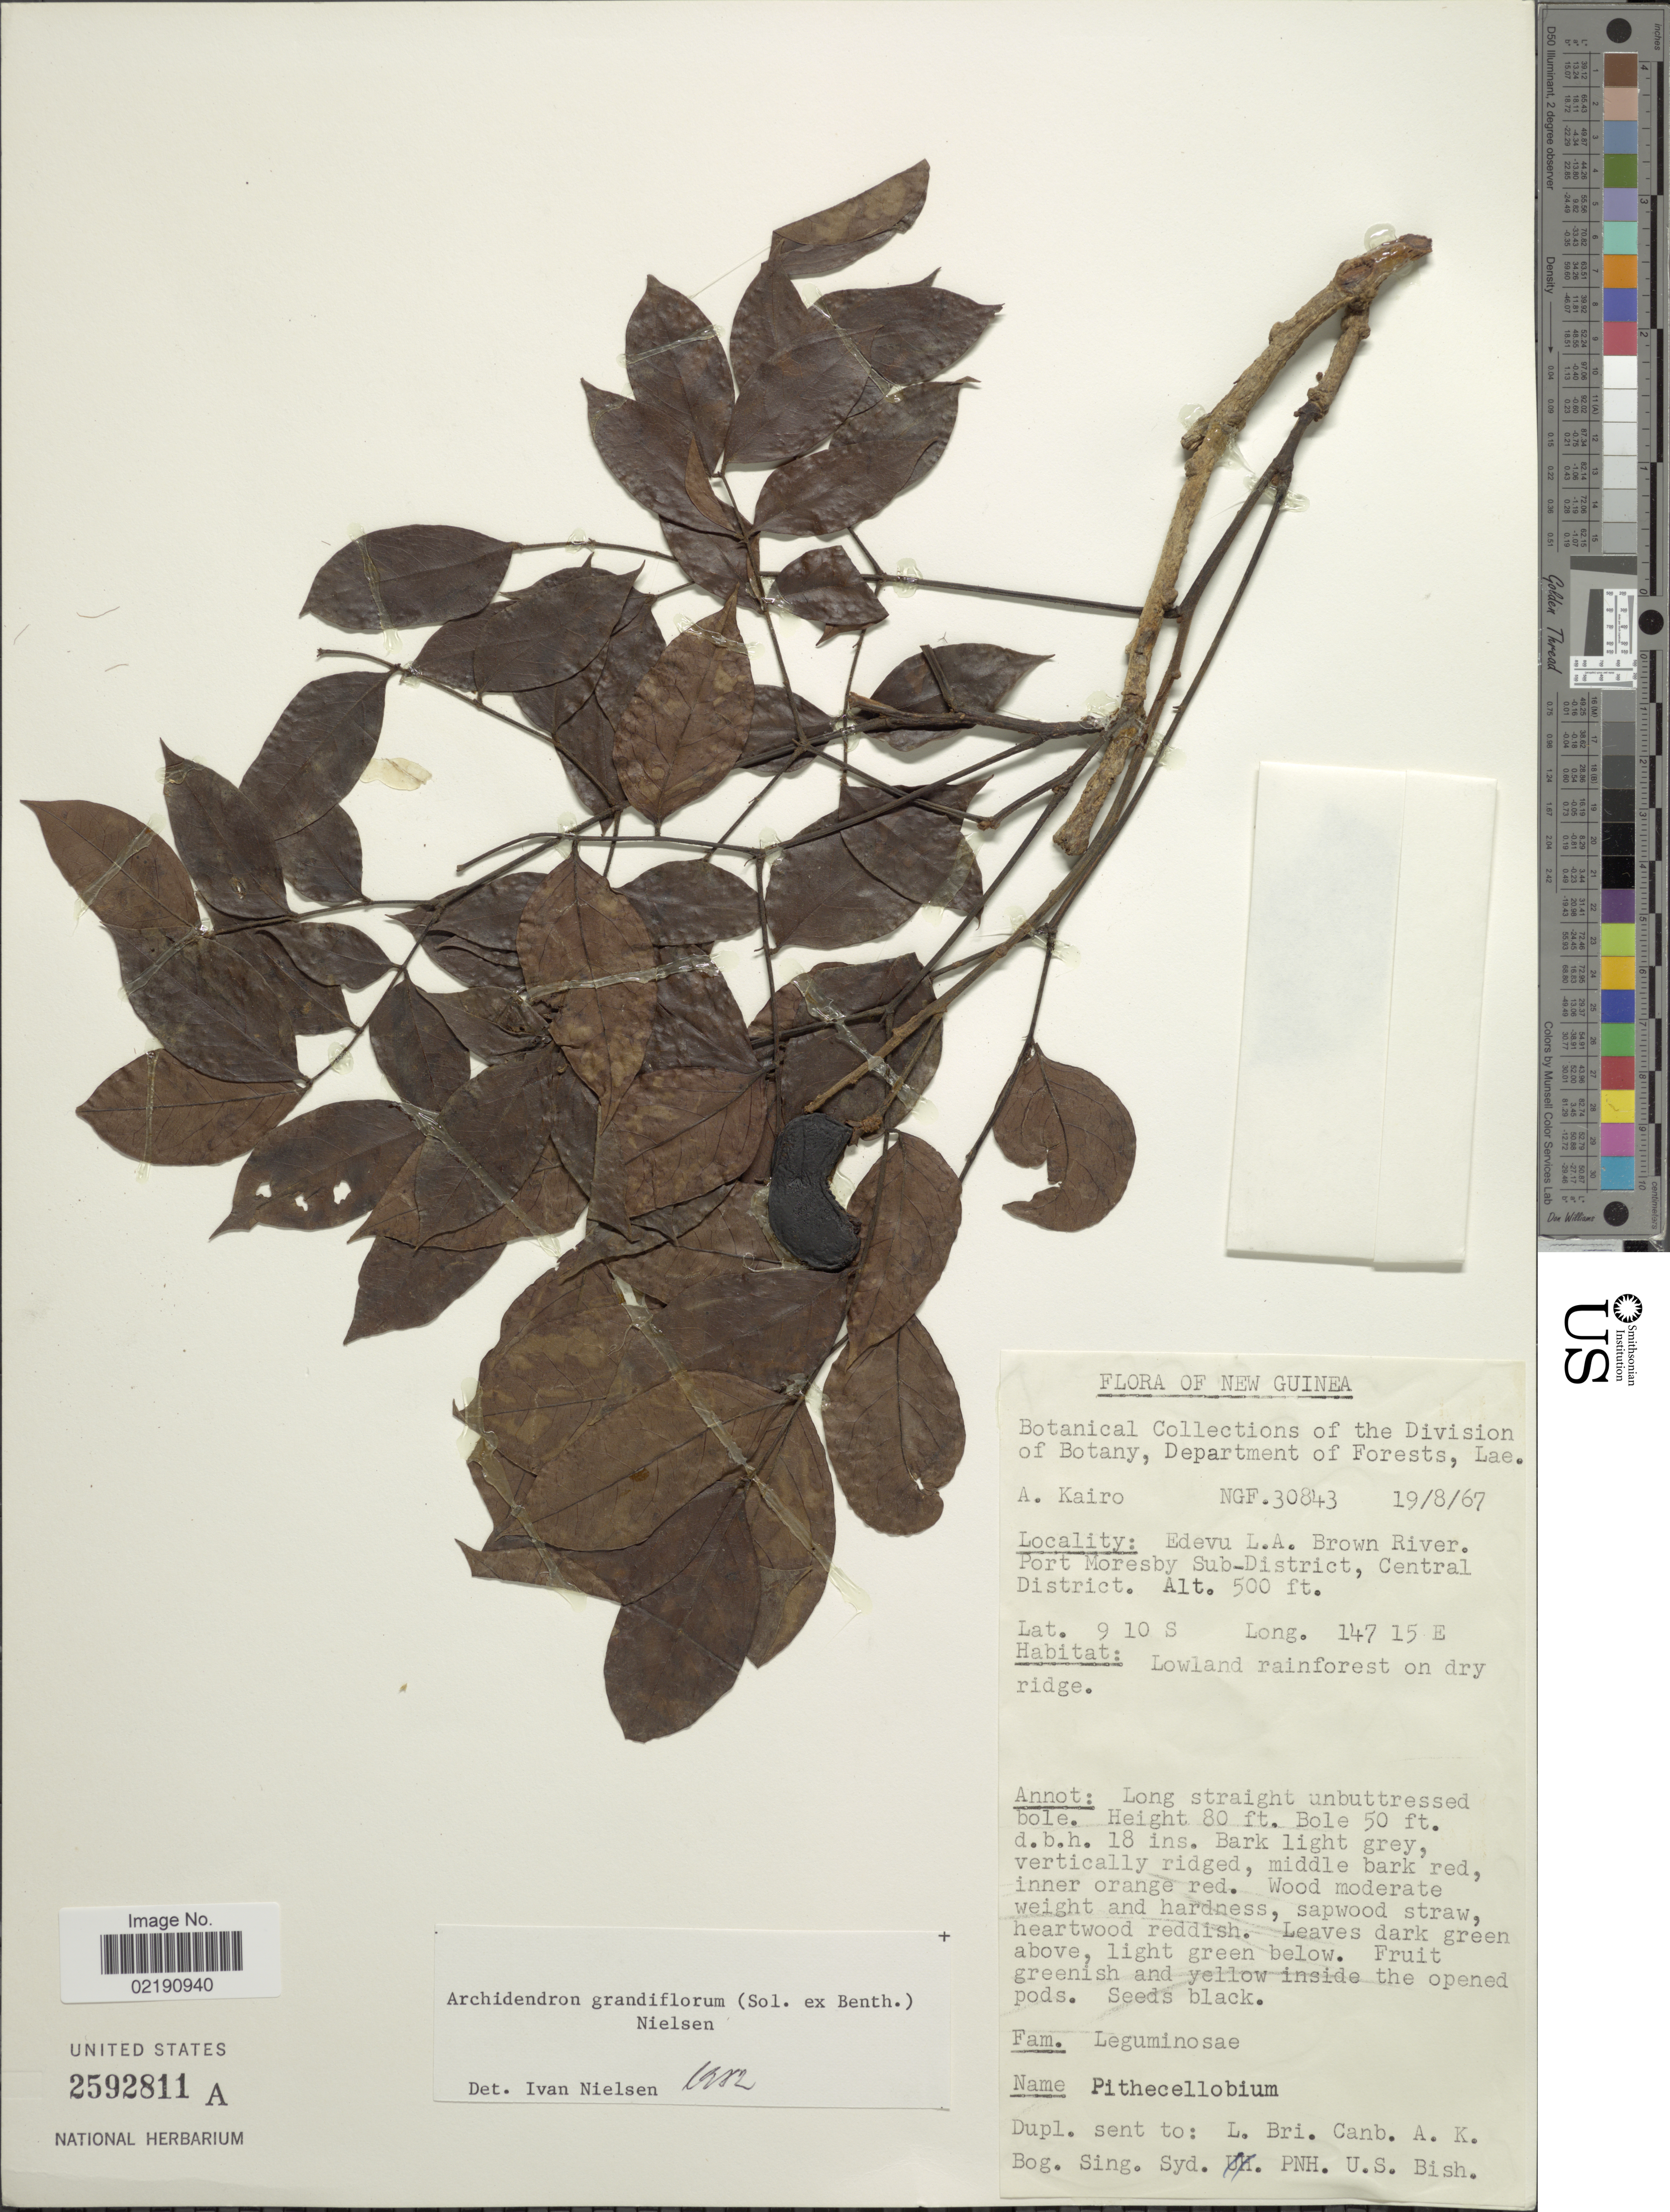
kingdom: Plantae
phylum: Tracheophyta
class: Magnoliopsida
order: Fabales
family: Fabaceae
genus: Archidendron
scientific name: Archidendron grandiflorum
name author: (Benth.) I.C. Nielsen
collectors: A. Kairo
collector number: NGF30843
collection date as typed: Transcribed d/m/y: 19/8/67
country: Papua New Guinea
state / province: Central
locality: New Guinea, Department of Forests, Edevu L.A. Brown River, Port Moresby Sub-District, Central District, lowland rainforest on dry ridge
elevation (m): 152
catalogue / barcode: US 3592811A